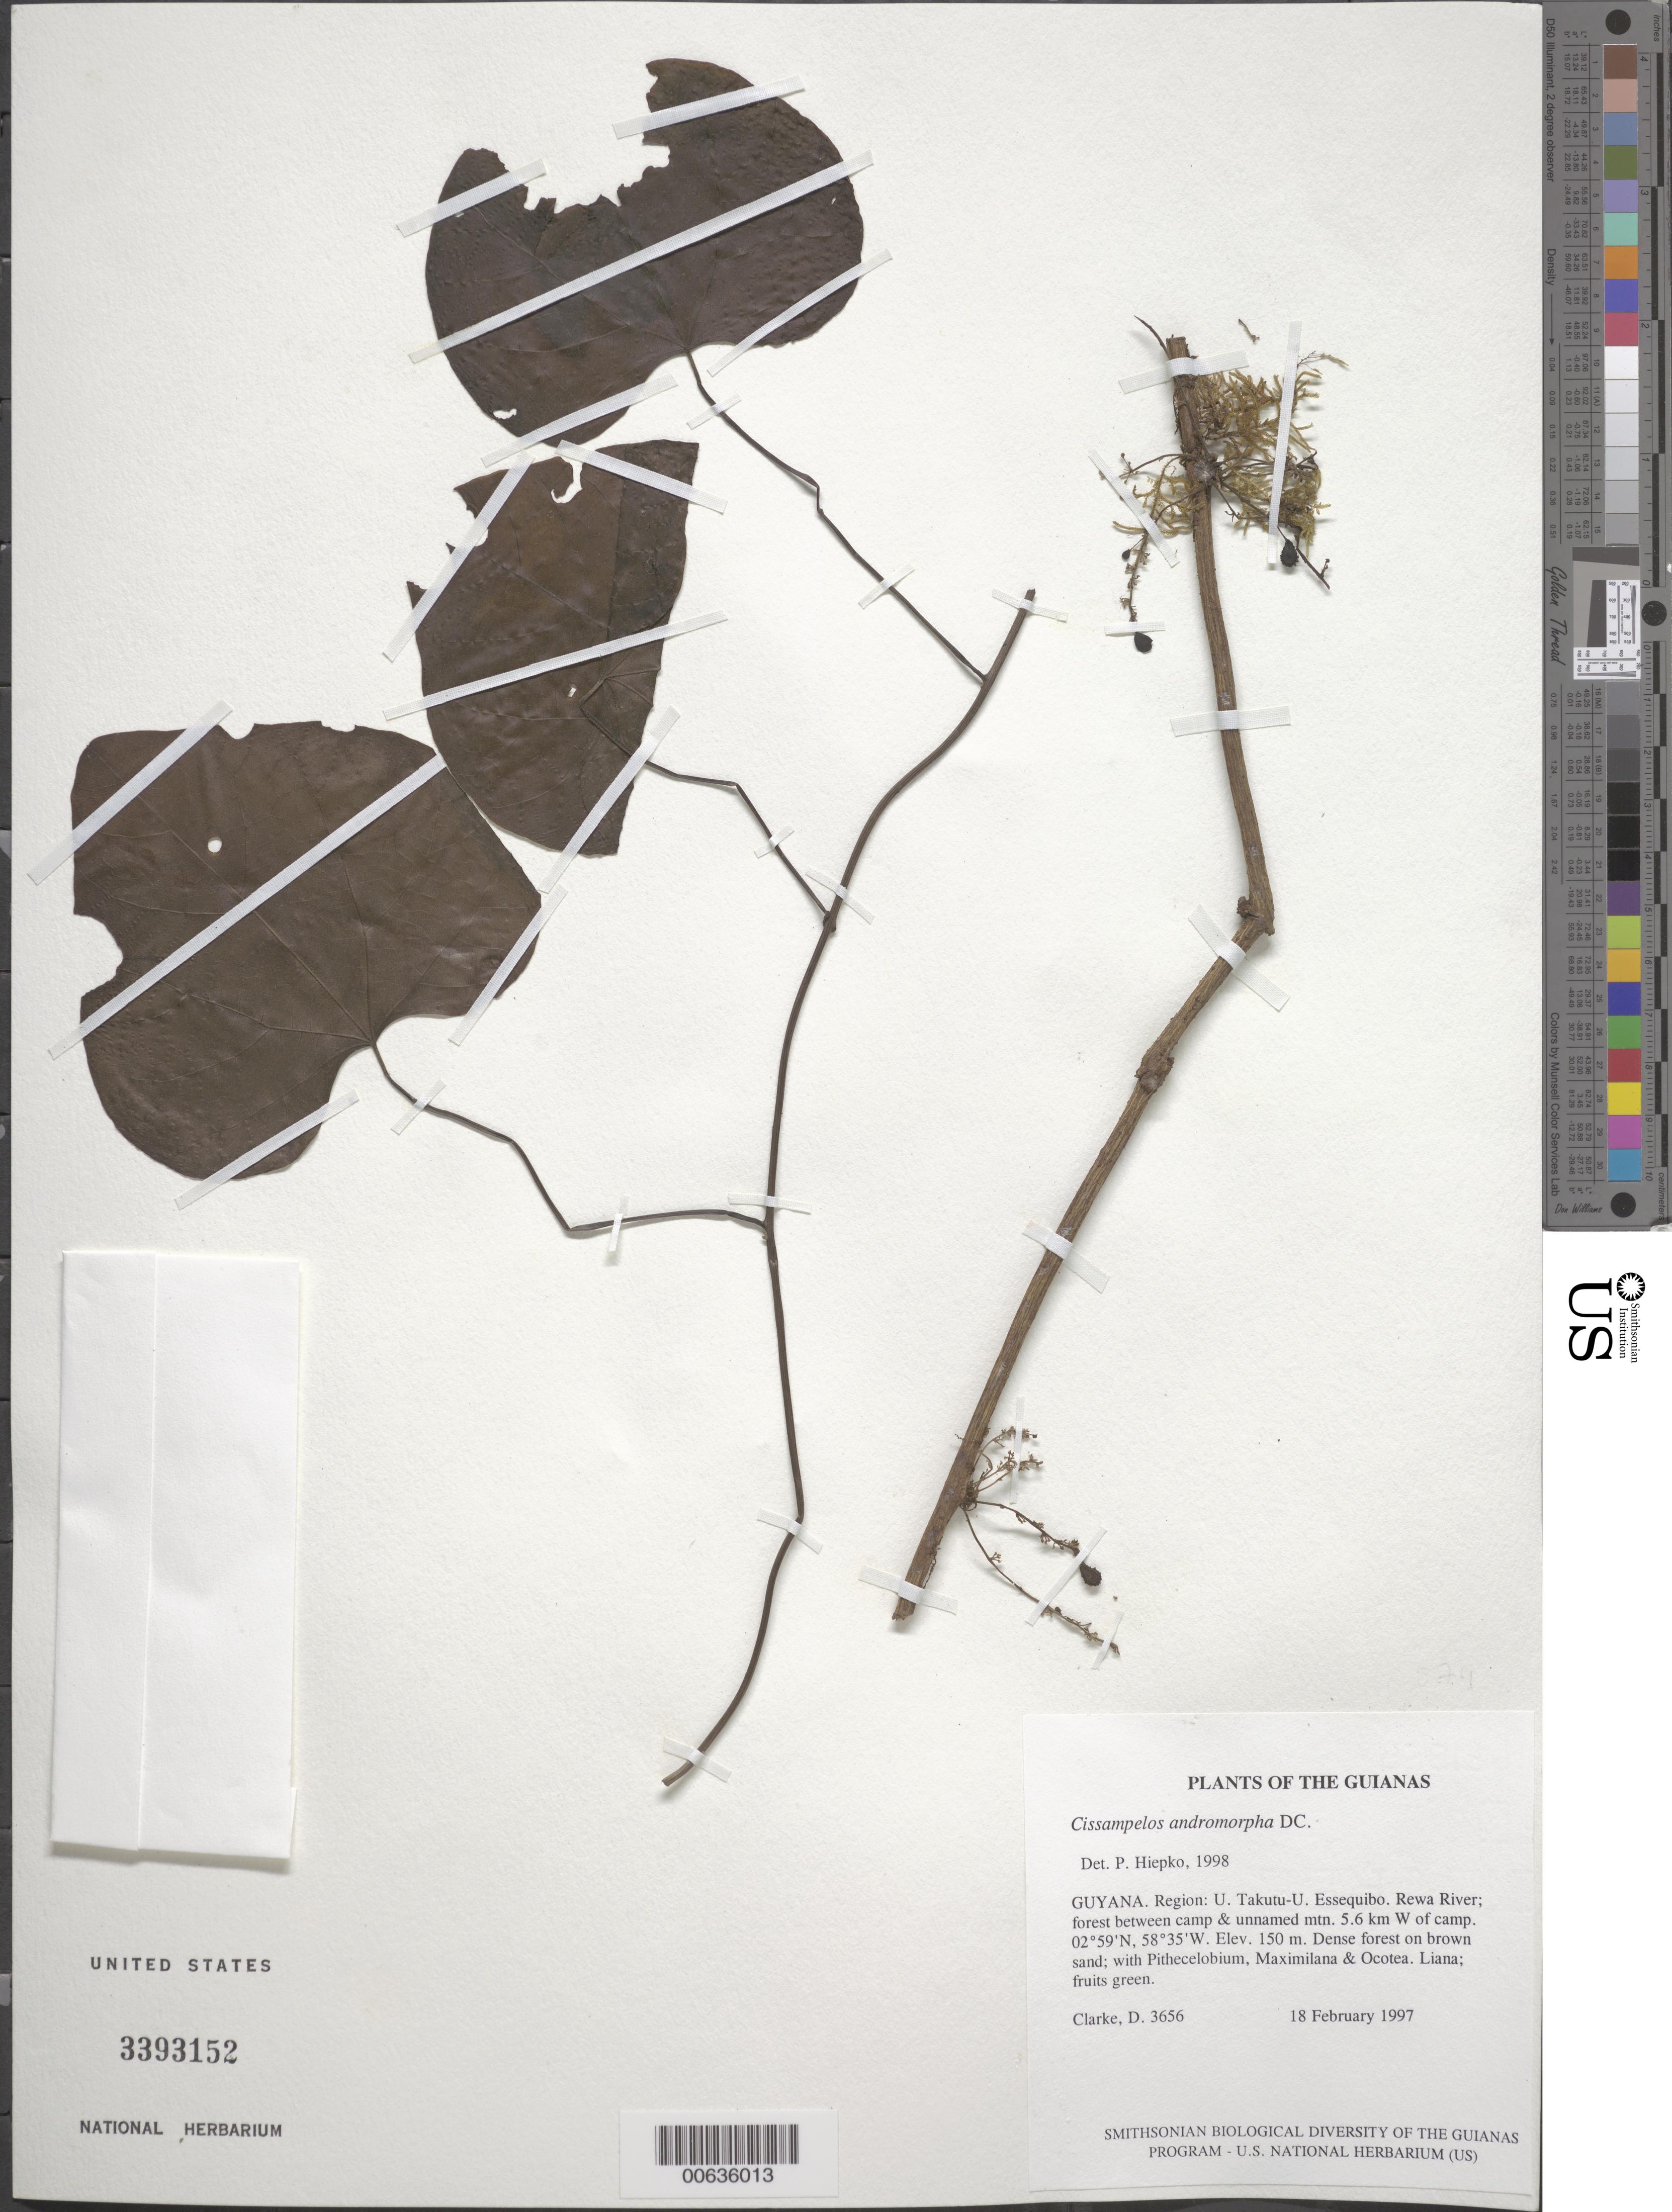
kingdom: Plantae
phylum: Tracheophyta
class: Magnoliopsida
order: Ranunculales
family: Menispermaceae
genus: Cissampelos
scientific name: Cissampelos andromorpha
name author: DC.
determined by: Hiepko, P. H.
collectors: H. D. Clarke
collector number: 3656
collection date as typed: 18 February 1997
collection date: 1997-02-18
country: Guyana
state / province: U. Takutu-U. Essequibo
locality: Rewa River; forest between camp & unnamed mtn. 5.6 km W of camp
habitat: Dense forest on brown sand; with Pithecelobium, Maximilana & Ocotea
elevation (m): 150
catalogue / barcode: US 3393152